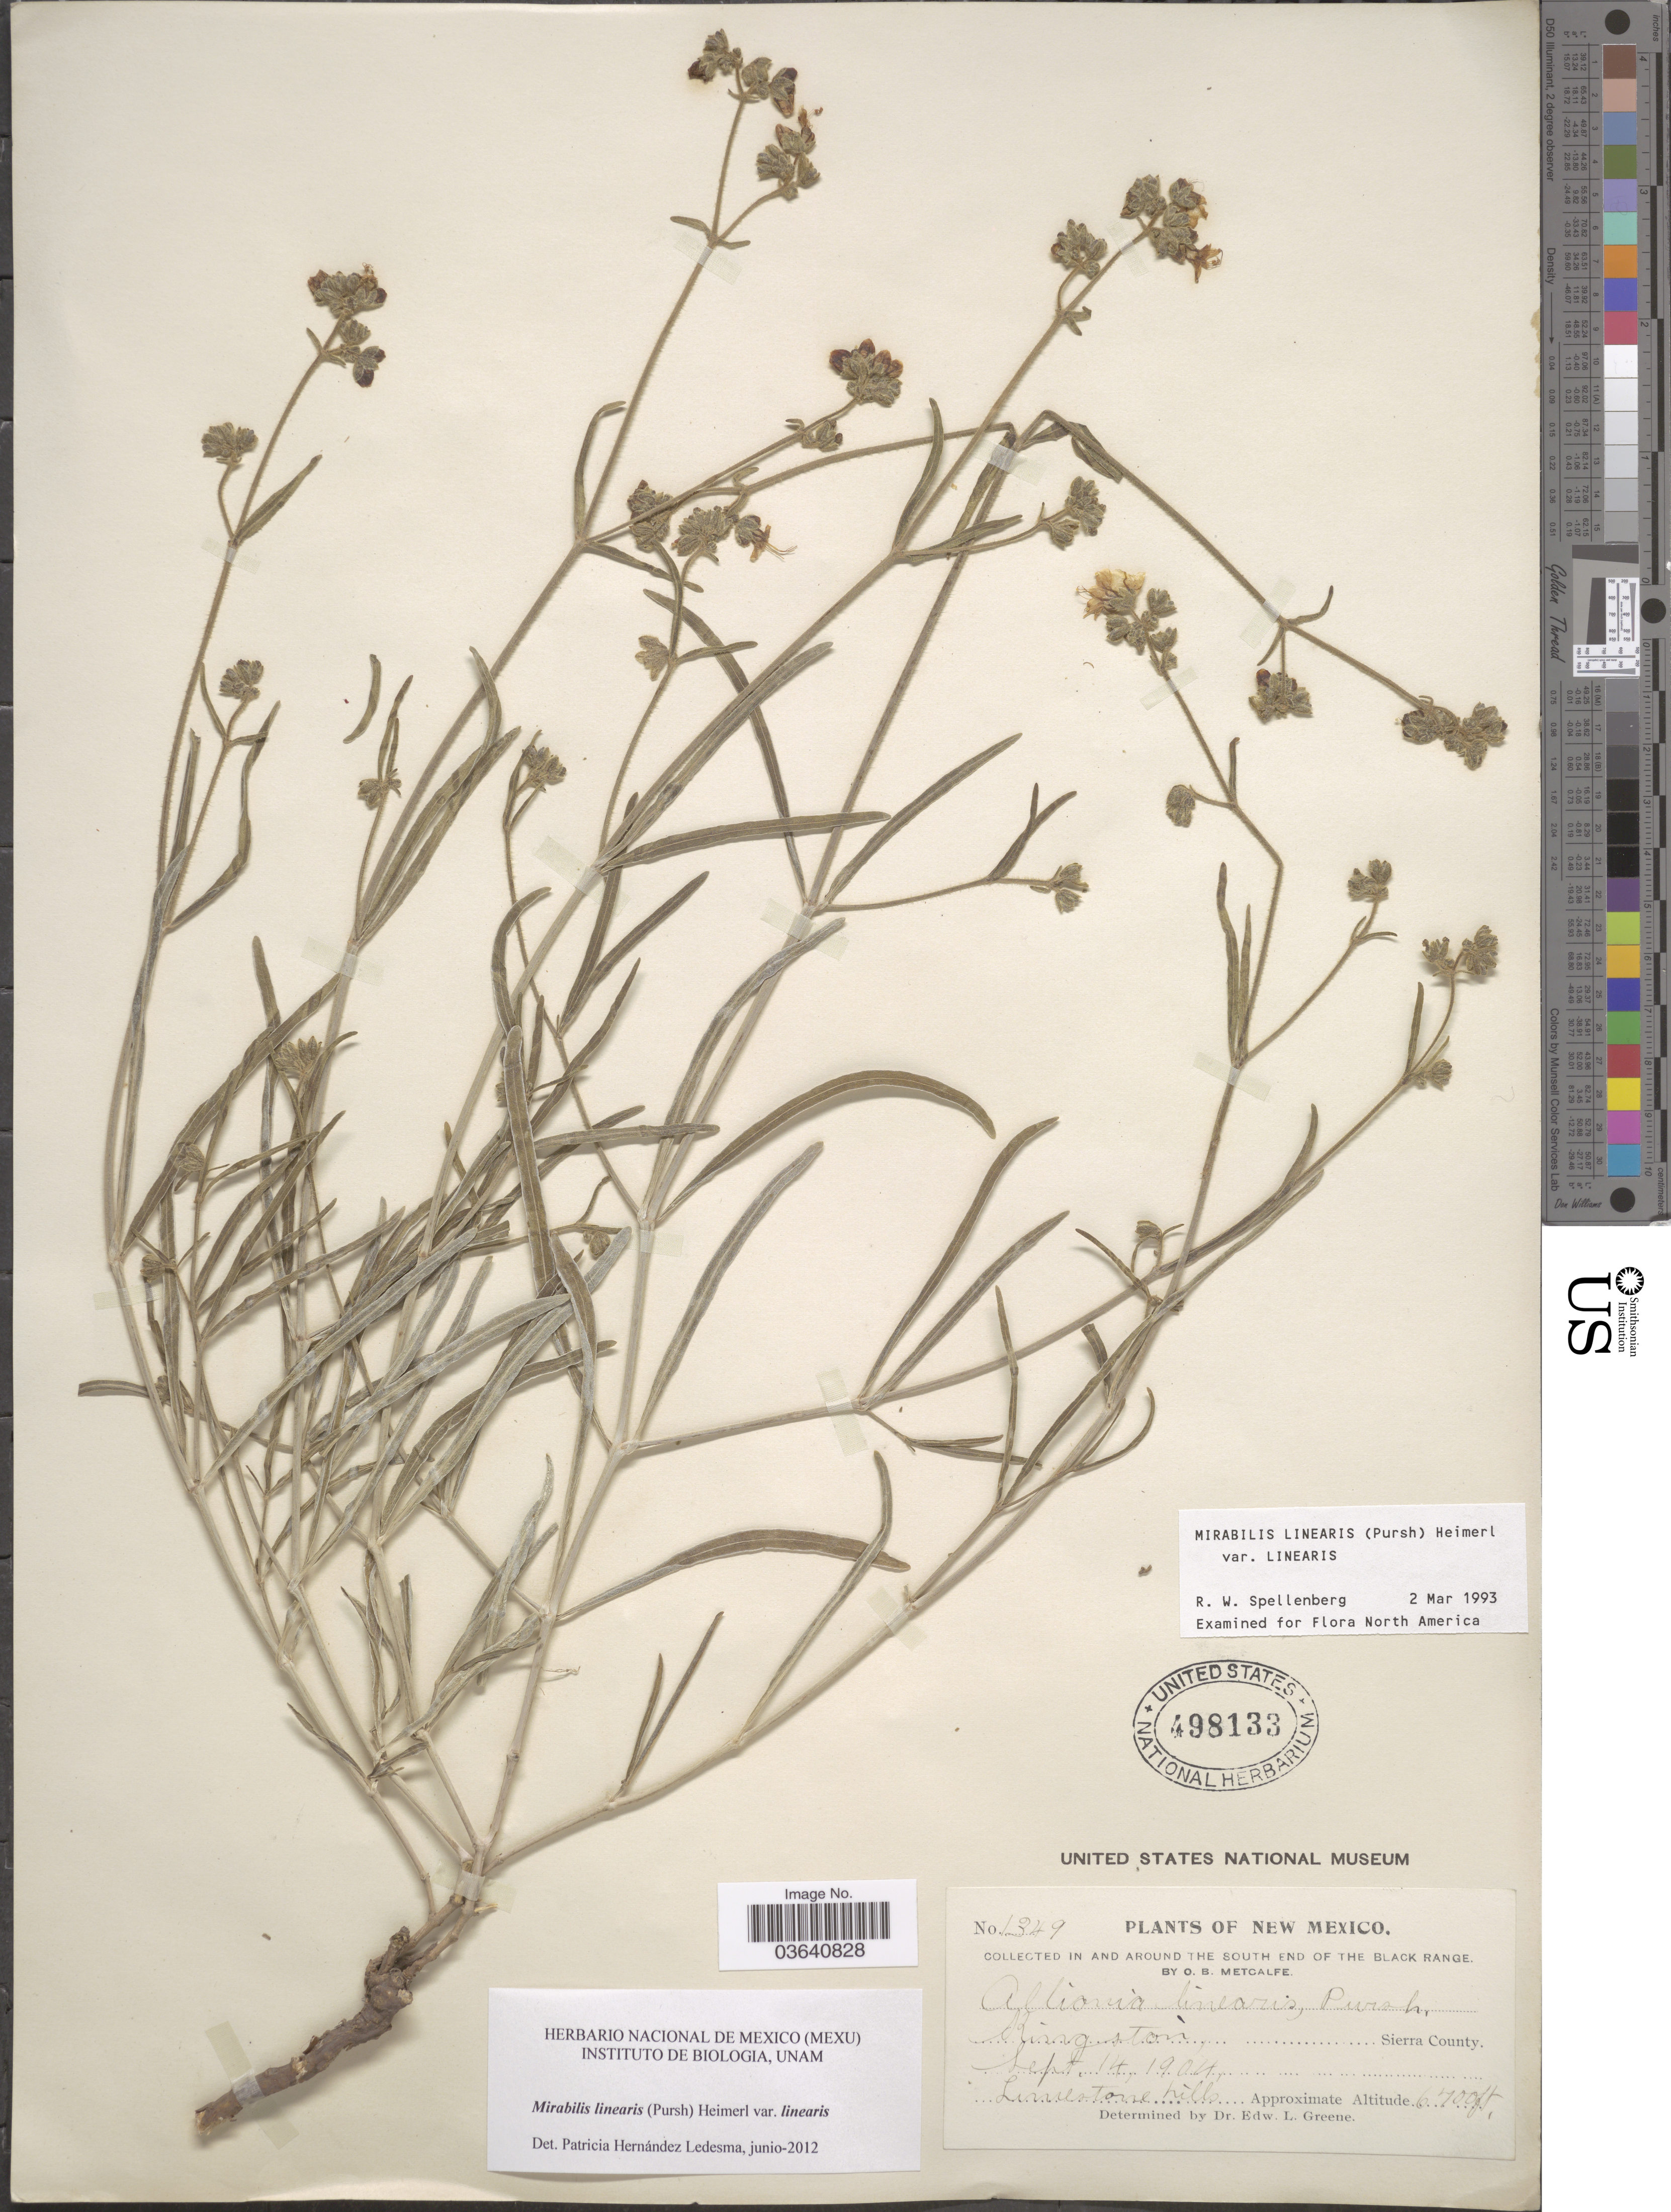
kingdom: Plantae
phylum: Tracheophyta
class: Magnoliopsida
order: Caryophyllales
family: Nyctaginaceae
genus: Mirabilis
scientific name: Mirabilis linearis var. linearis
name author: (Pursh) Heimerl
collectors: O. B. Metcalfe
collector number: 1349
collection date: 1904-09-14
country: United States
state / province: New Mexico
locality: In and around the south end of the Black Range. Kingston Sierra County.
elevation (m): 2042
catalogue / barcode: US 498133